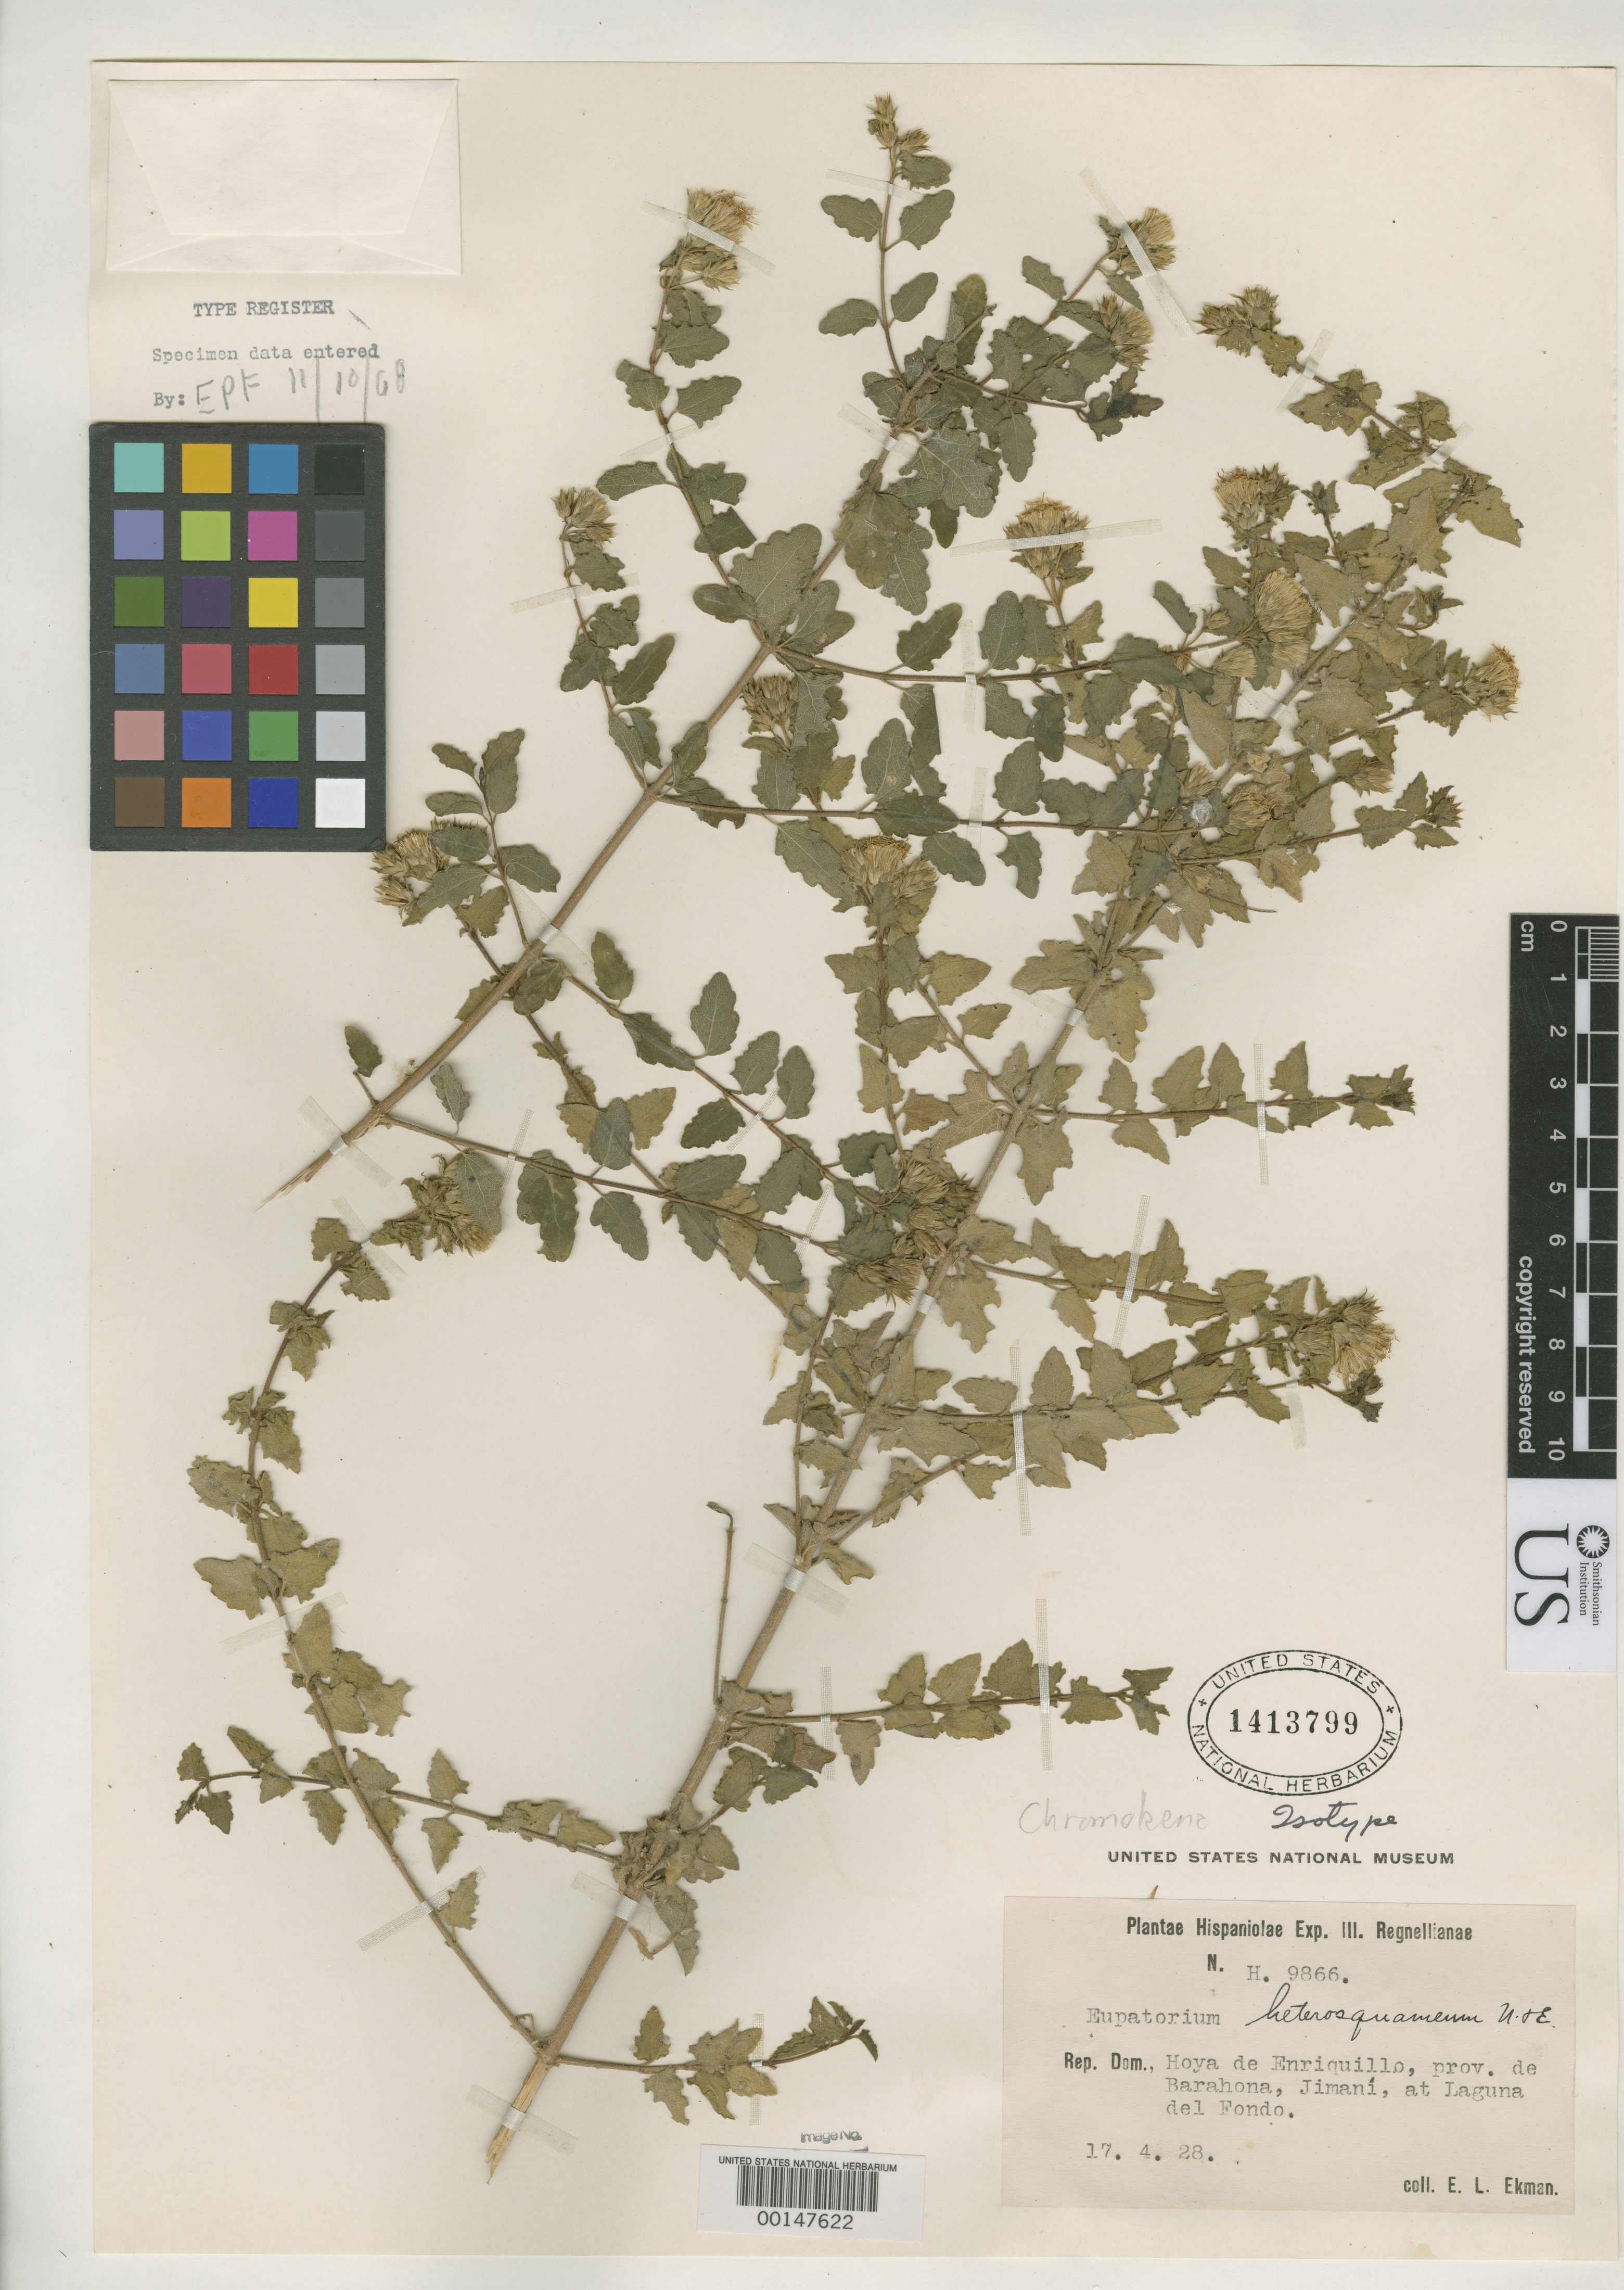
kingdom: Plantae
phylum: Tracheophyta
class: Magnoliopsida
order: Asterales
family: Asteraceae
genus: Eupatorium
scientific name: Eupatorium heterosquameum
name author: Urb. & Ekman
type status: Isotype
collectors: E. L. Ekman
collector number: H 9866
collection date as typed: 17 Apr 1928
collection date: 1928-04-17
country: Dominican Republic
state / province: Barahona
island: Hispaniola Island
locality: Jimani.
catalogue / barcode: US 1413799